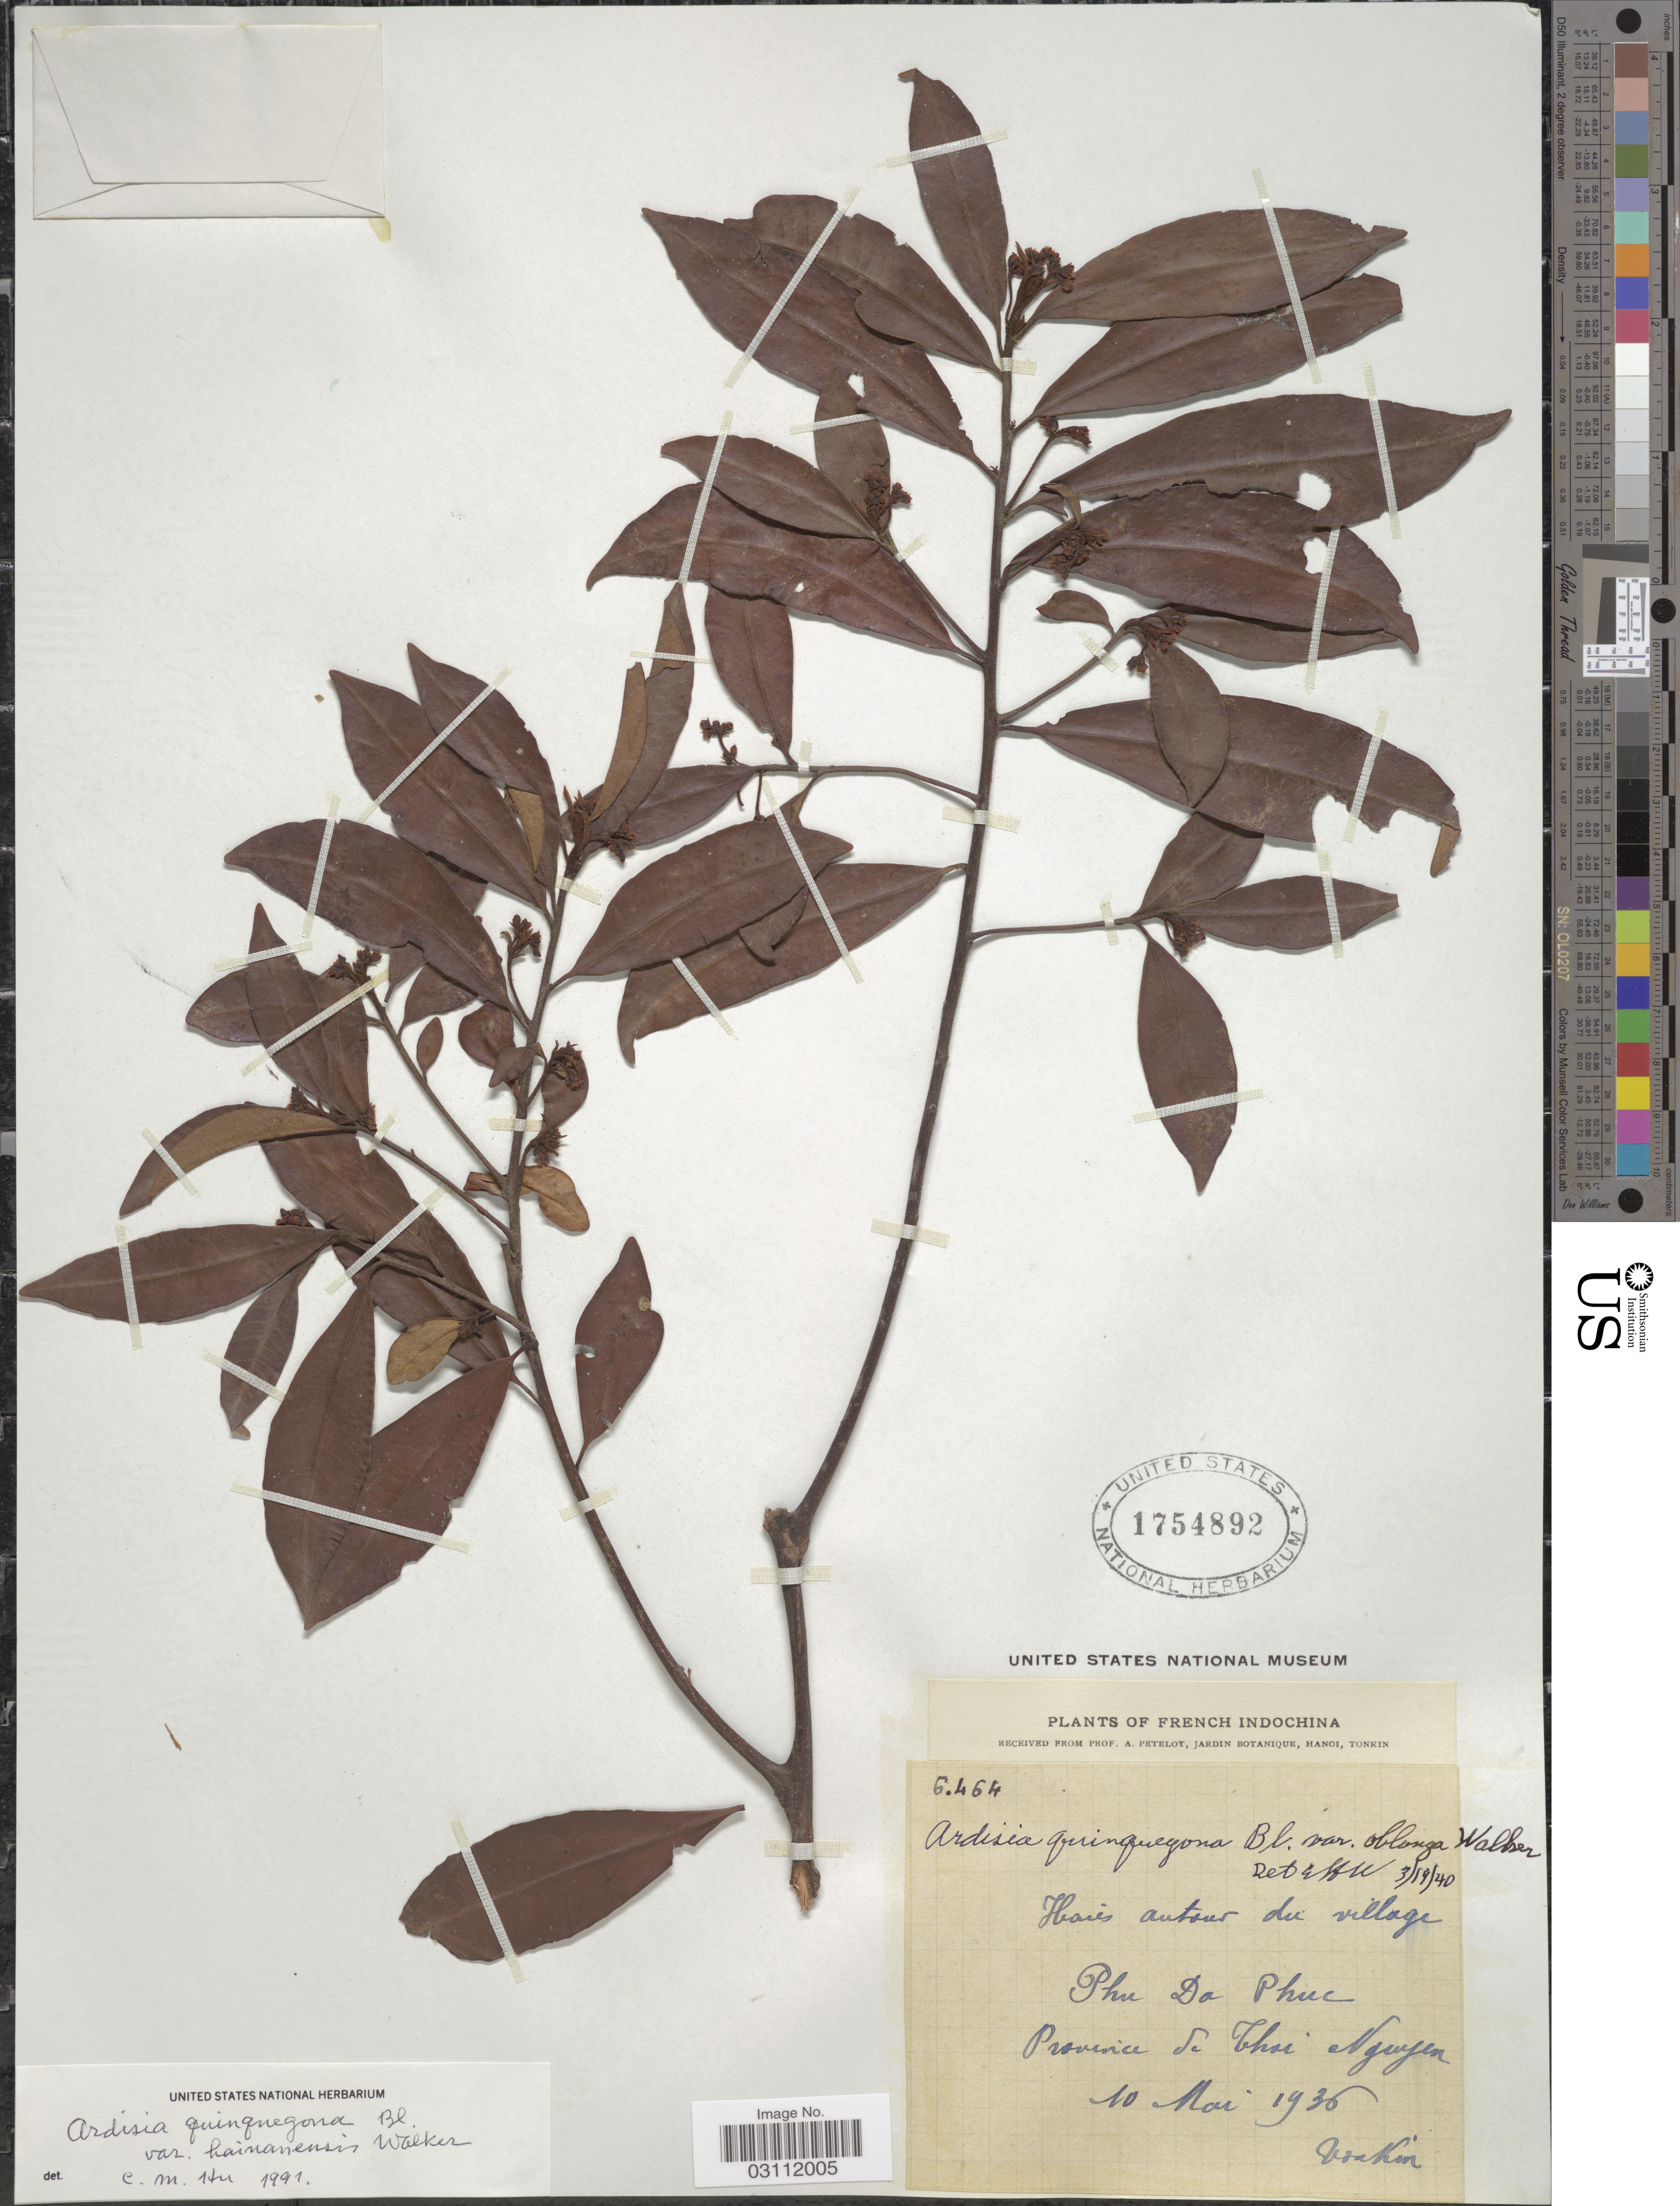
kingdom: Plantae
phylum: Tracheophyta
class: Magnoliopsida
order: Ericales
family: Primulaceae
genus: Ardisia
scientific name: Ardisia quinquegona var. oblonga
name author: E. Walker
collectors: A. Petelot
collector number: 6464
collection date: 1936-05-10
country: Vietnam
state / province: Thai Nguyen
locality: French Indochina, Haie autour du village Phu Da Phuc, Province de Thai Nguyen.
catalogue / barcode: US 1754892